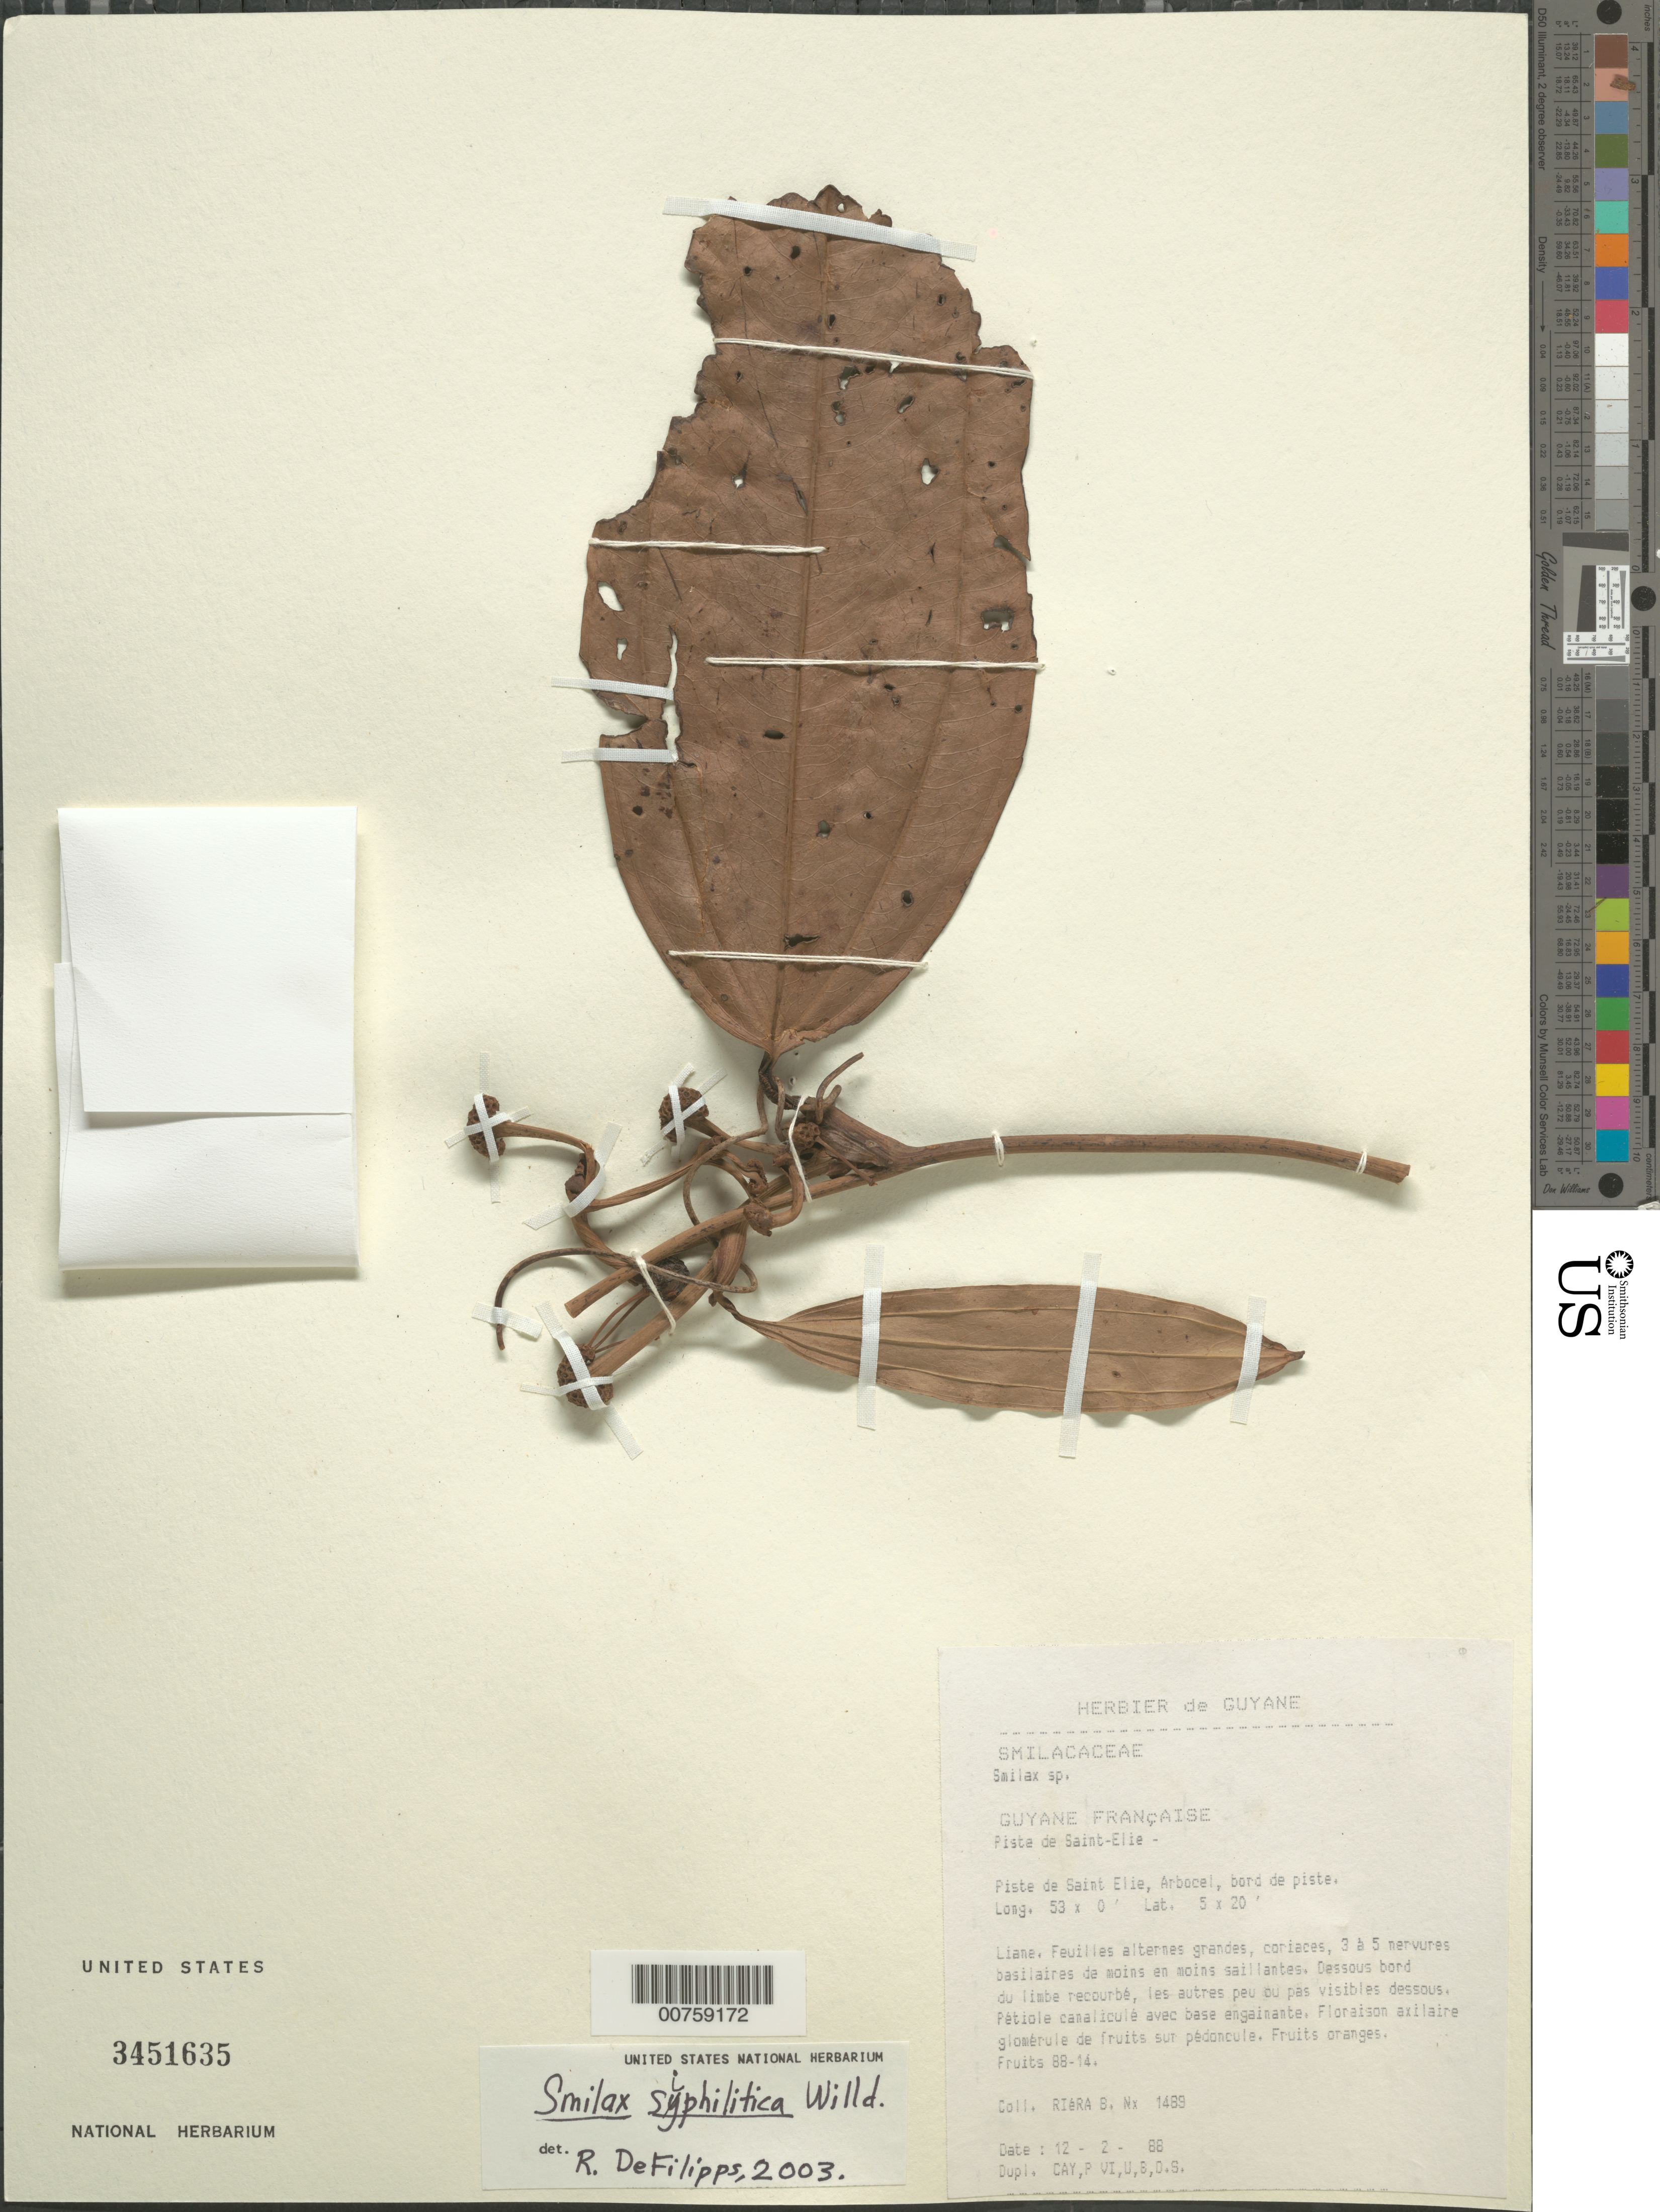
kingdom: Plantae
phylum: Tracheophyta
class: Liliopsida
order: Liliales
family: Smilacaceae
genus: Smilax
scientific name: Smilax syphilitica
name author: Humb. & Bonpl.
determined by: DeFilipps, R. A.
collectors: B. Riéra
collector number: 1489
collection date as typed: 12-Feb-88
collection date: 1988-02-12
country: French Guiana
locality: Piste de Saint-Élie, Arbocel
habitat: Edge of trail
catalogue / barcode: US 3451635